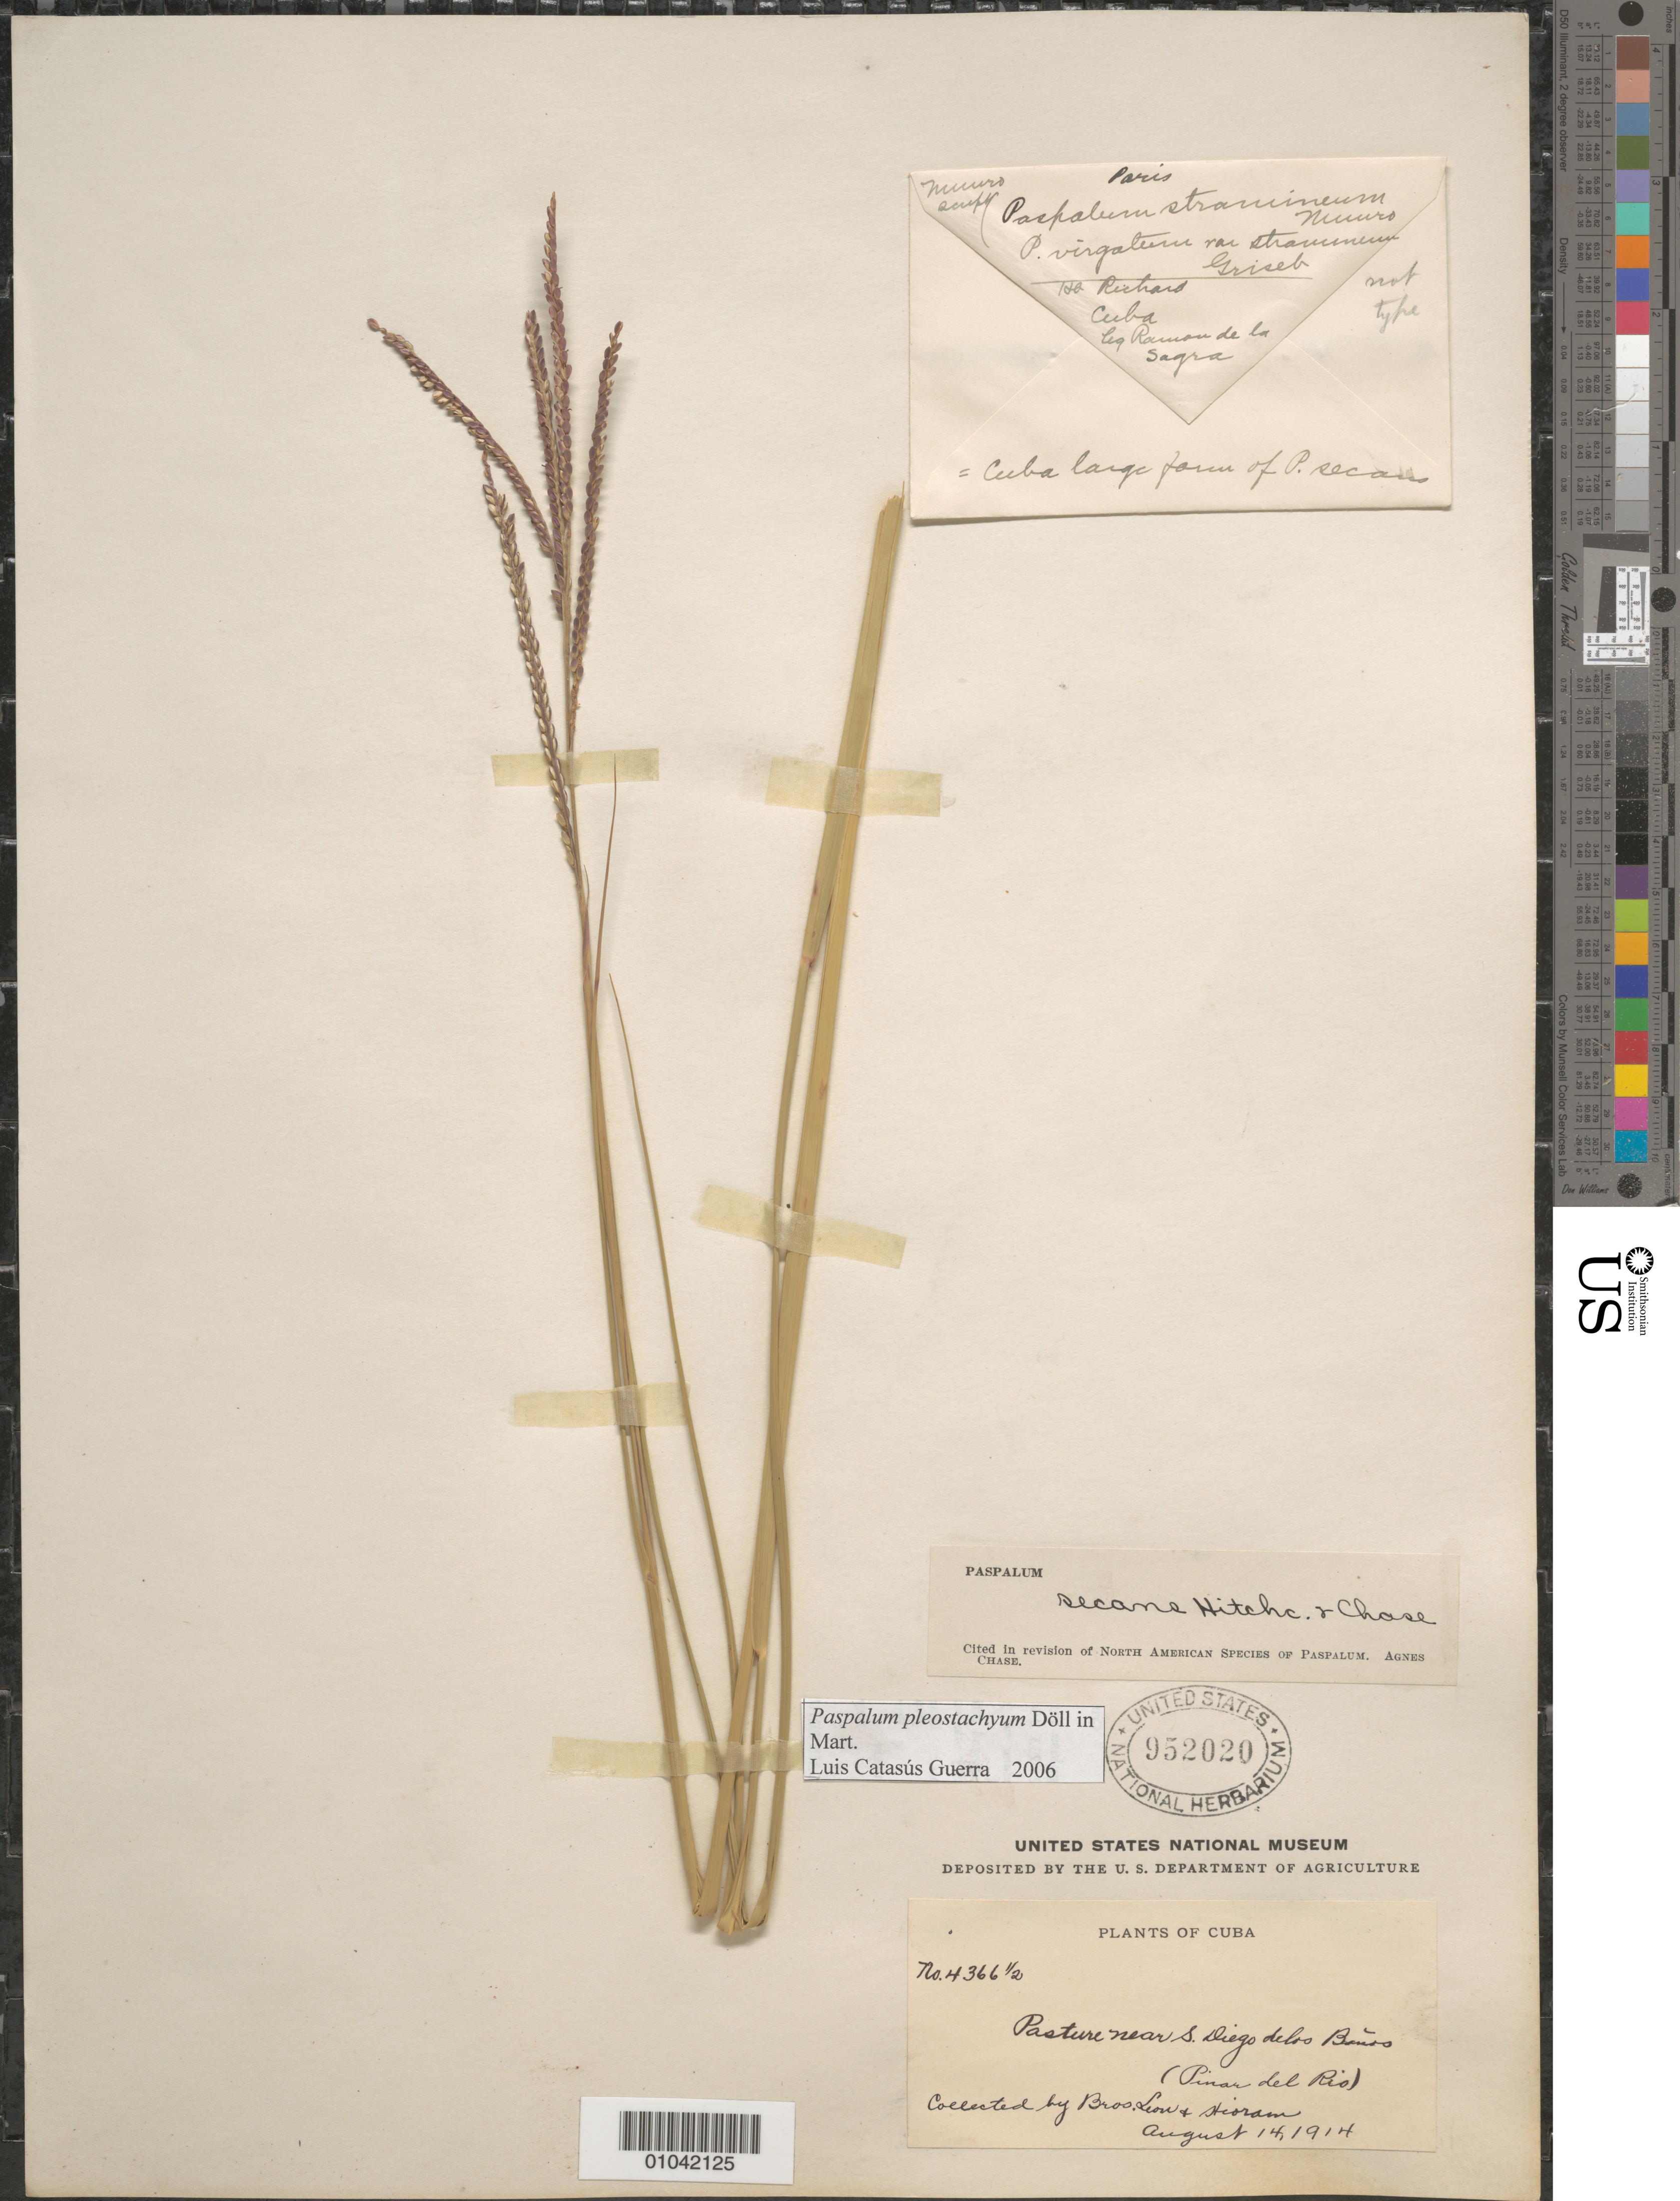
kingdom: Plantae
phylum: Tracheophyta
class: Liliopsida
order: Poales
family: Poaceae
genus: Paspalum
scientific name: Paspalum pleostachyum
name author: Döll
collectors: Bro. León & Bro. Hioram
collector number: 4366 1/2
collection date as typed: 14 Aug 1914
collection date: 1914-08-14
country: Cuba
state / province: Pinar del Rio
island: Cuba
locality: Near San Diego de los Banos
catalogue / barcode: US 952020